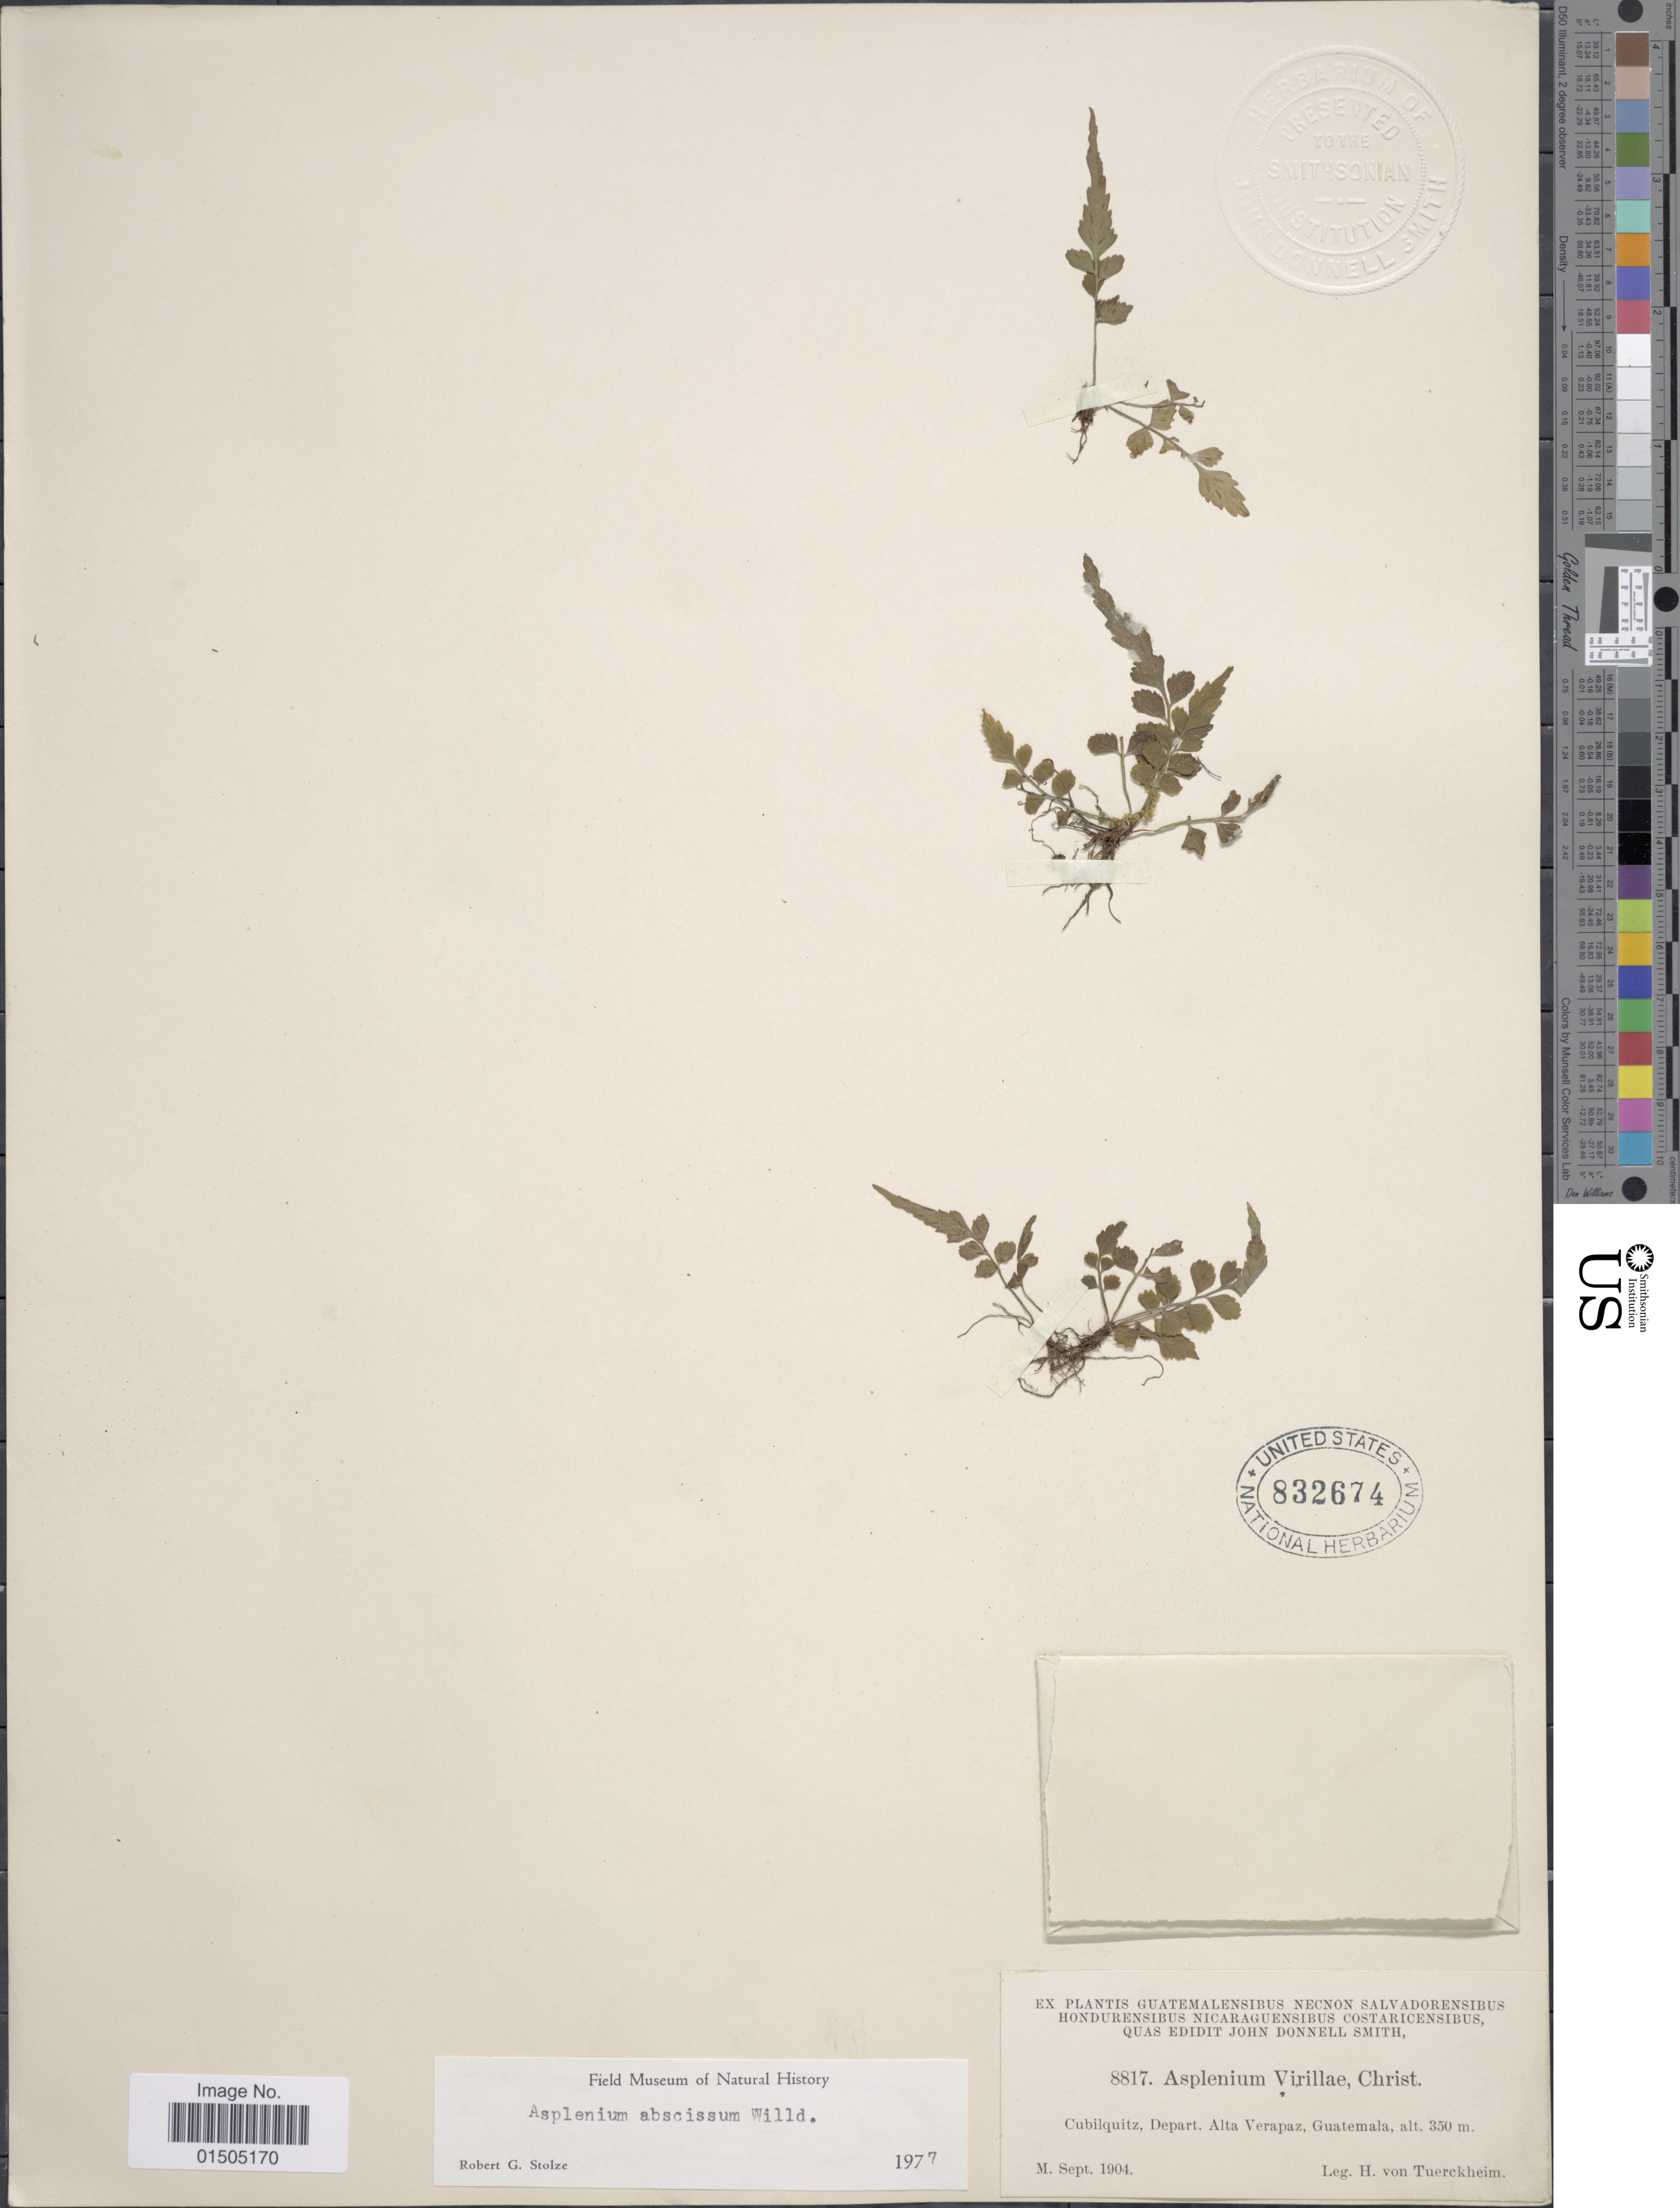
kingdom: Plantae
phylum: Tracheophyta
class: Polypodiopsida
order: Polypodiales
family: Aspleniaceae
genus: Asplenium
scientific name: Asplenium abscissum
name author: Willd.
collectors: H. von Tuerckheim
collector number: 8817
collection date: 1904-09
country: Guatemala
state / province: Alta Verapaz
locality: Cubilquitz.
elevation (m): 350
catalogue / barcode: US 832674